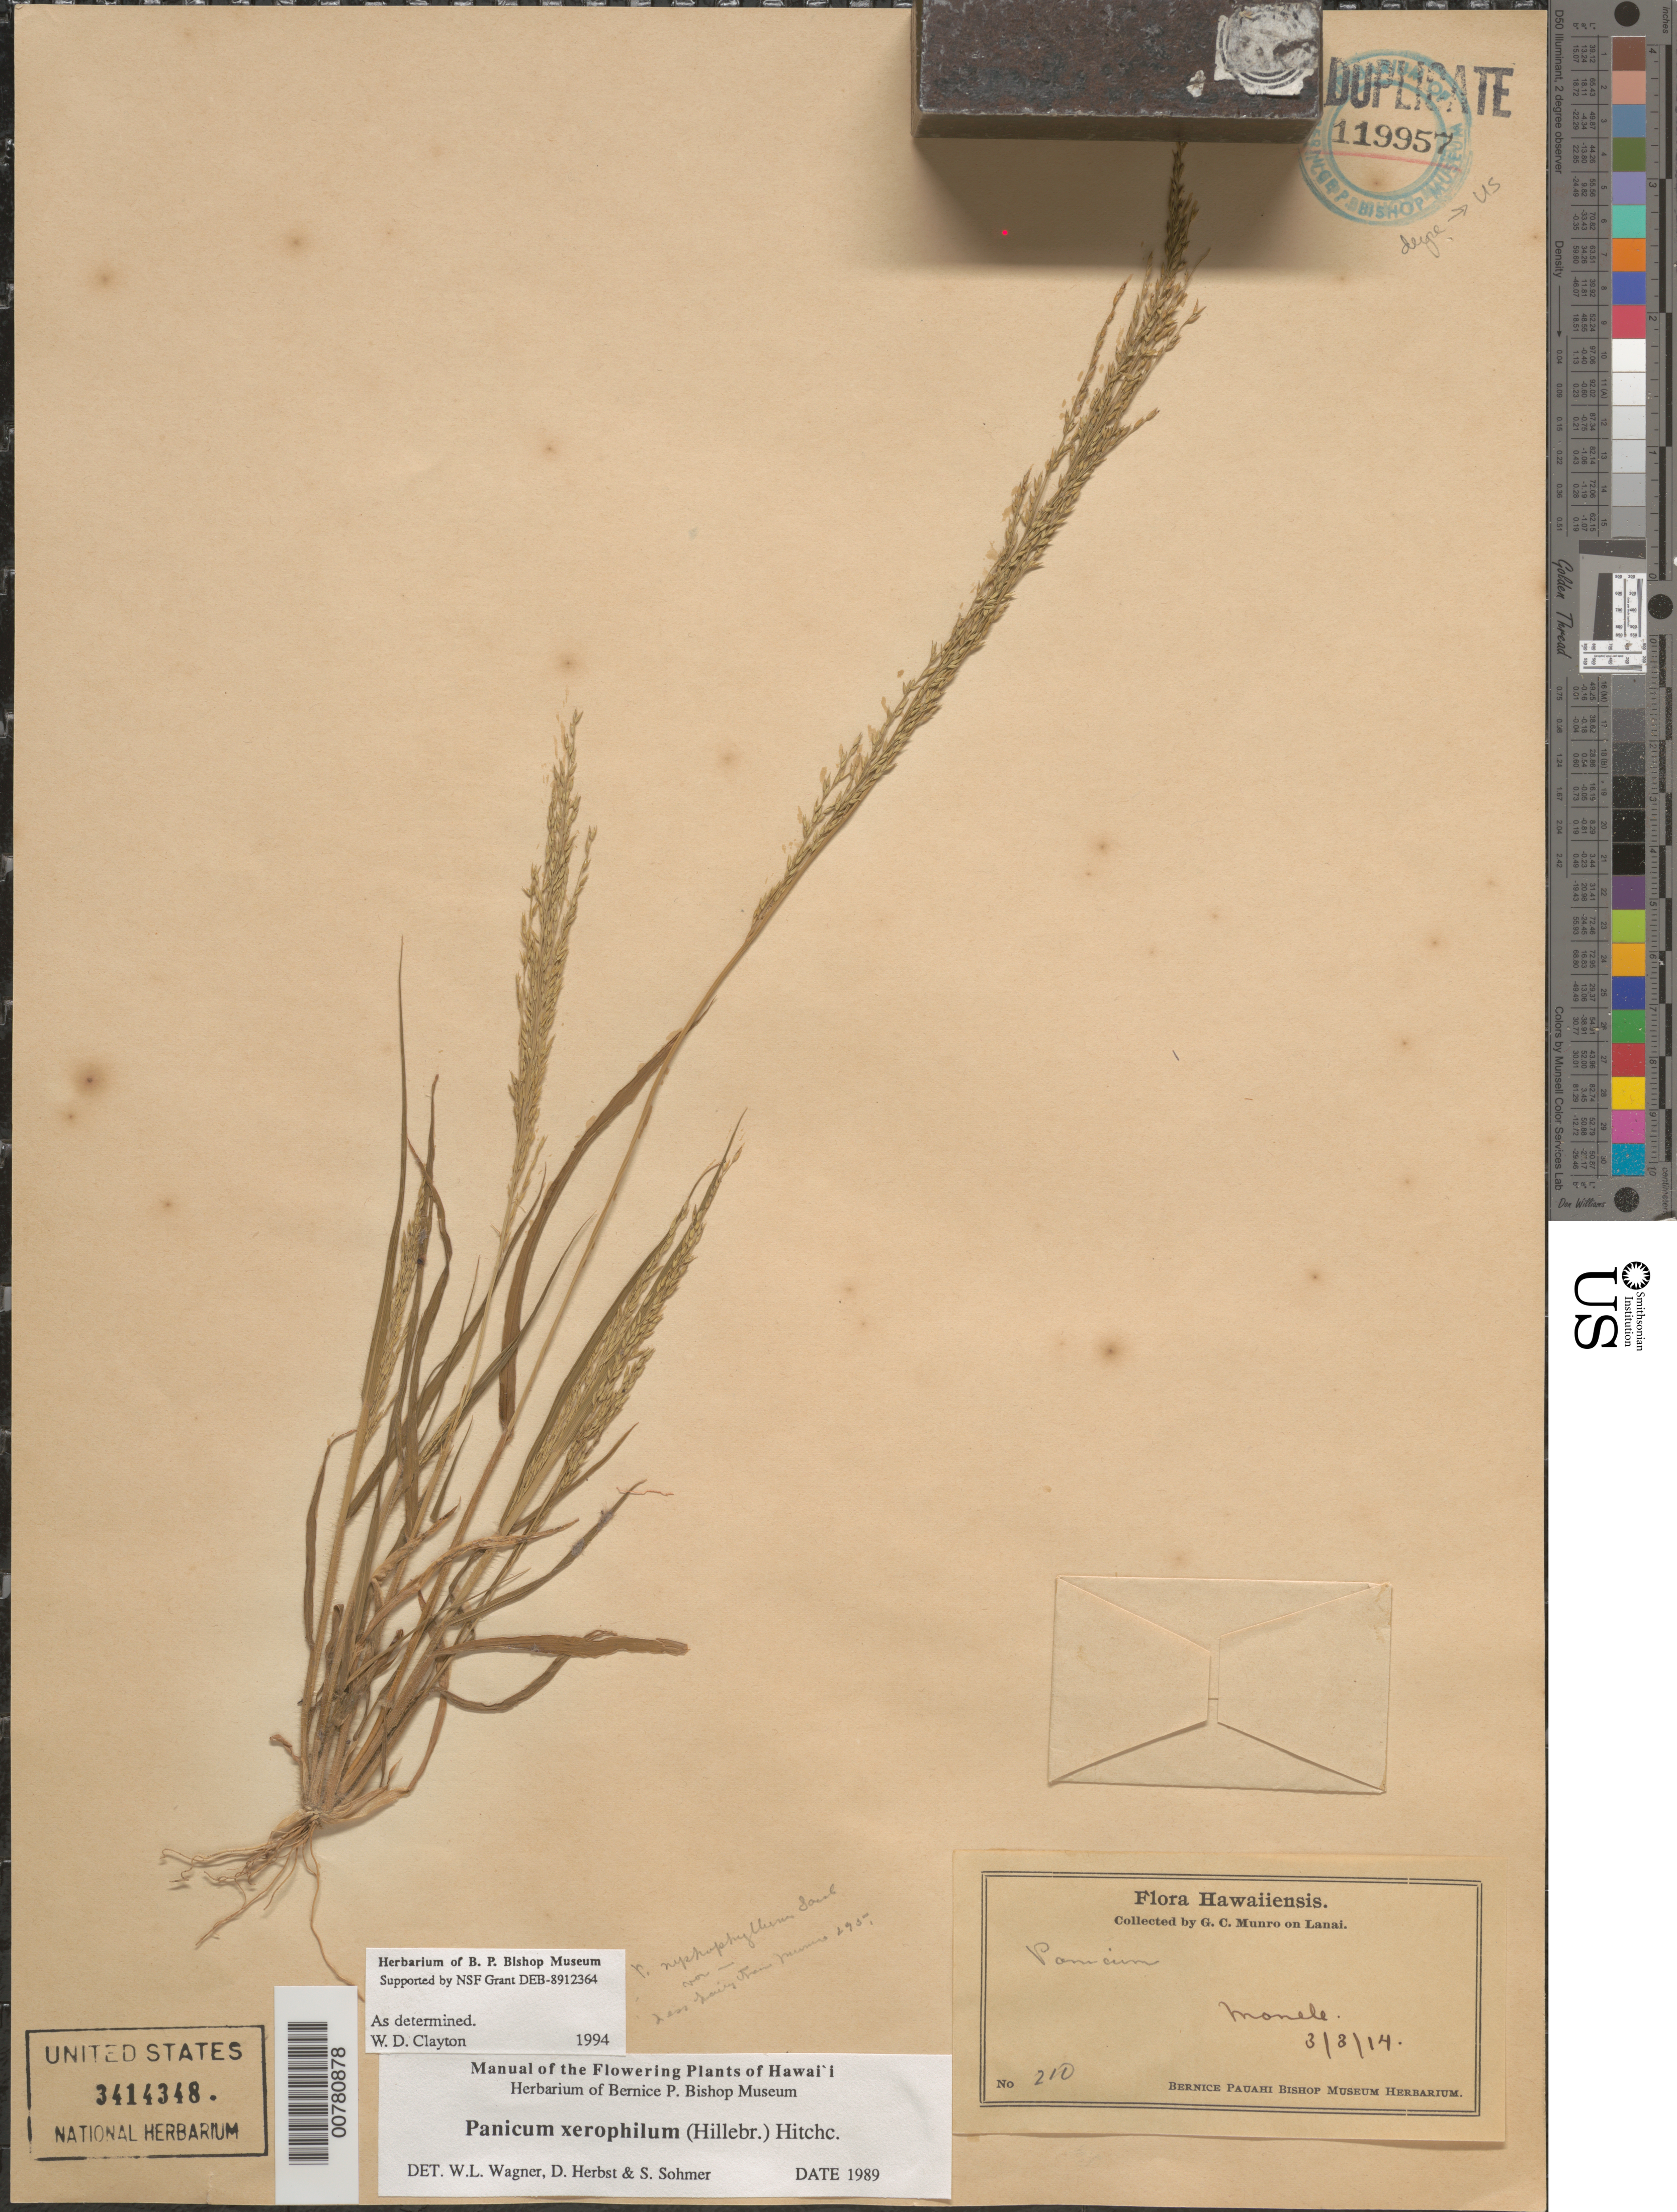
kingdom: Plantae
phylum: Tracheophyta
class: Liliopsida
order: Poales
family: Poaceae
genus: Panicum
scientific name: Panicum xerophilum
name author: (Hillebr.) Hitchc.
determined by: Clayton, W. D.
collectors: G. C. Munro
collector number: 210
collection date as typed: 3 Mar 1916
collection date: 1916-03-03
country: United States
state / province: Hawaii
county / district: Maui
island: Lana'i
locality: Manele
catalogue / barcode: US 3414348